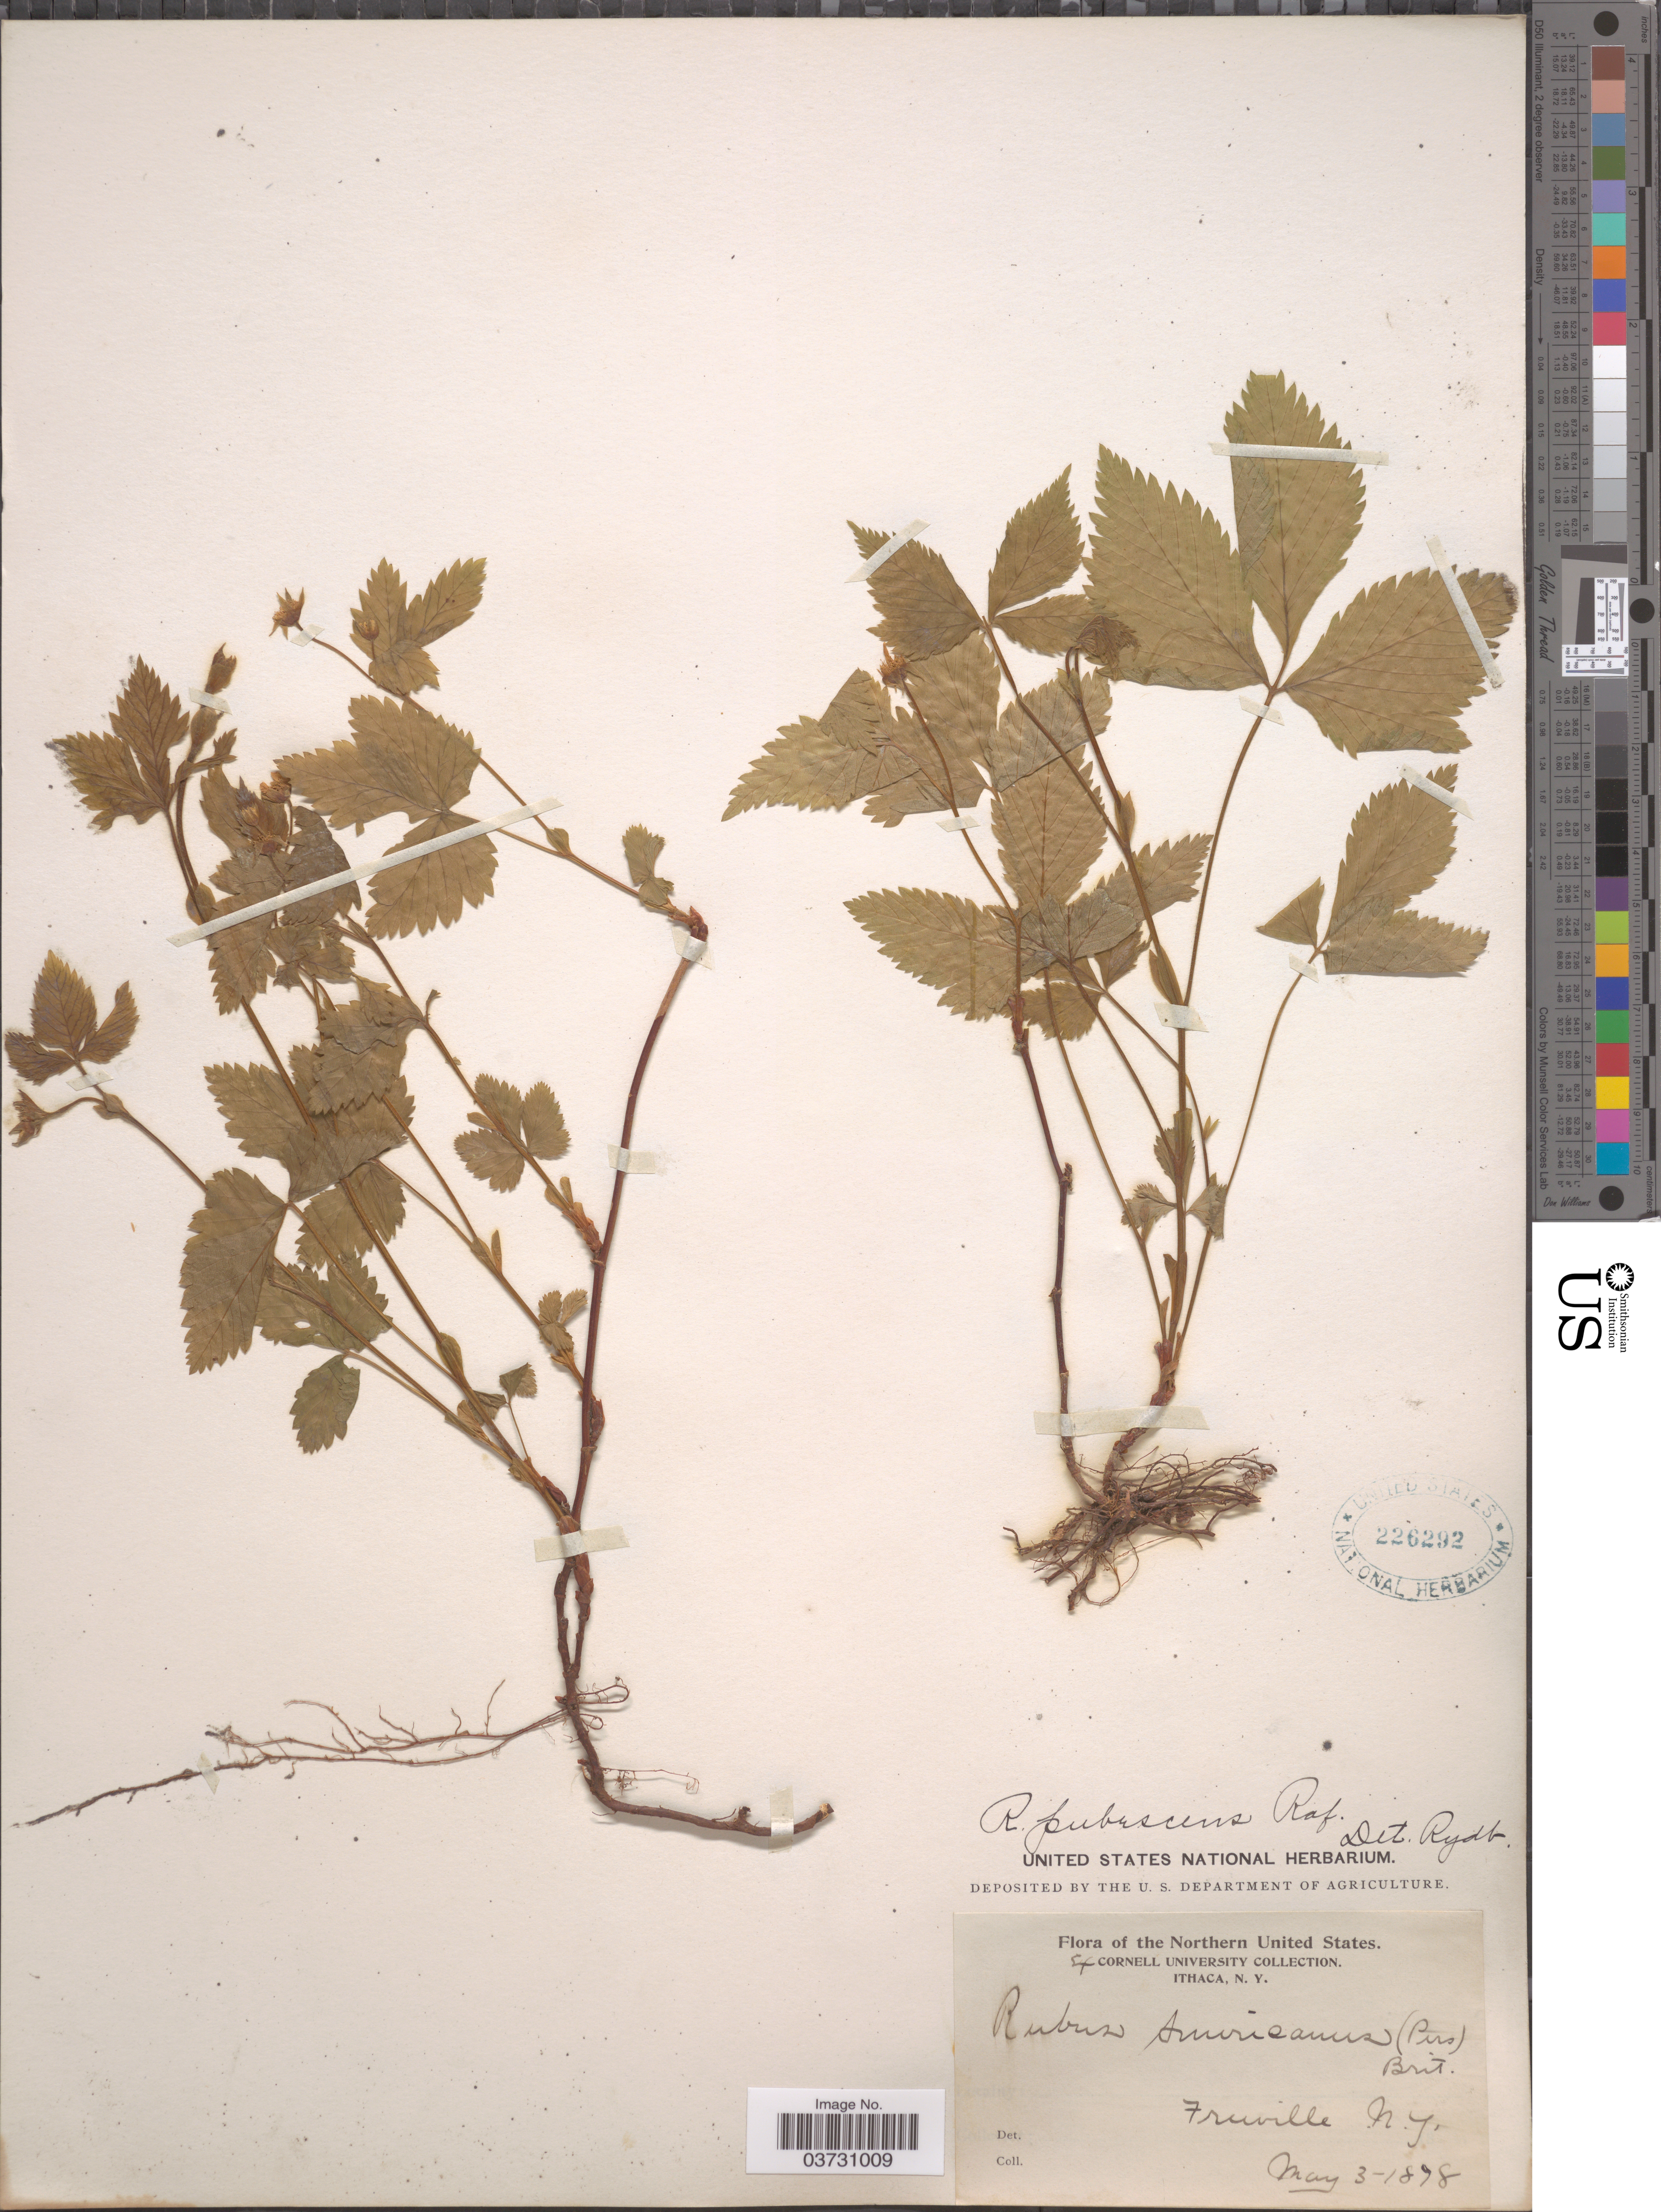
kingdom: Plantae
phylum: Tracheophyta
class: Magnoliopsida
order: Rosales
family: Rosaceae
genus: Rubus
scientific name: Rubus pubescens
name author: Raf.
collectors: Cornell University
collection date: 1898-05-03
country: United States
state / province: New York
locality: Freeville.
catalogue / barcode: US 226292